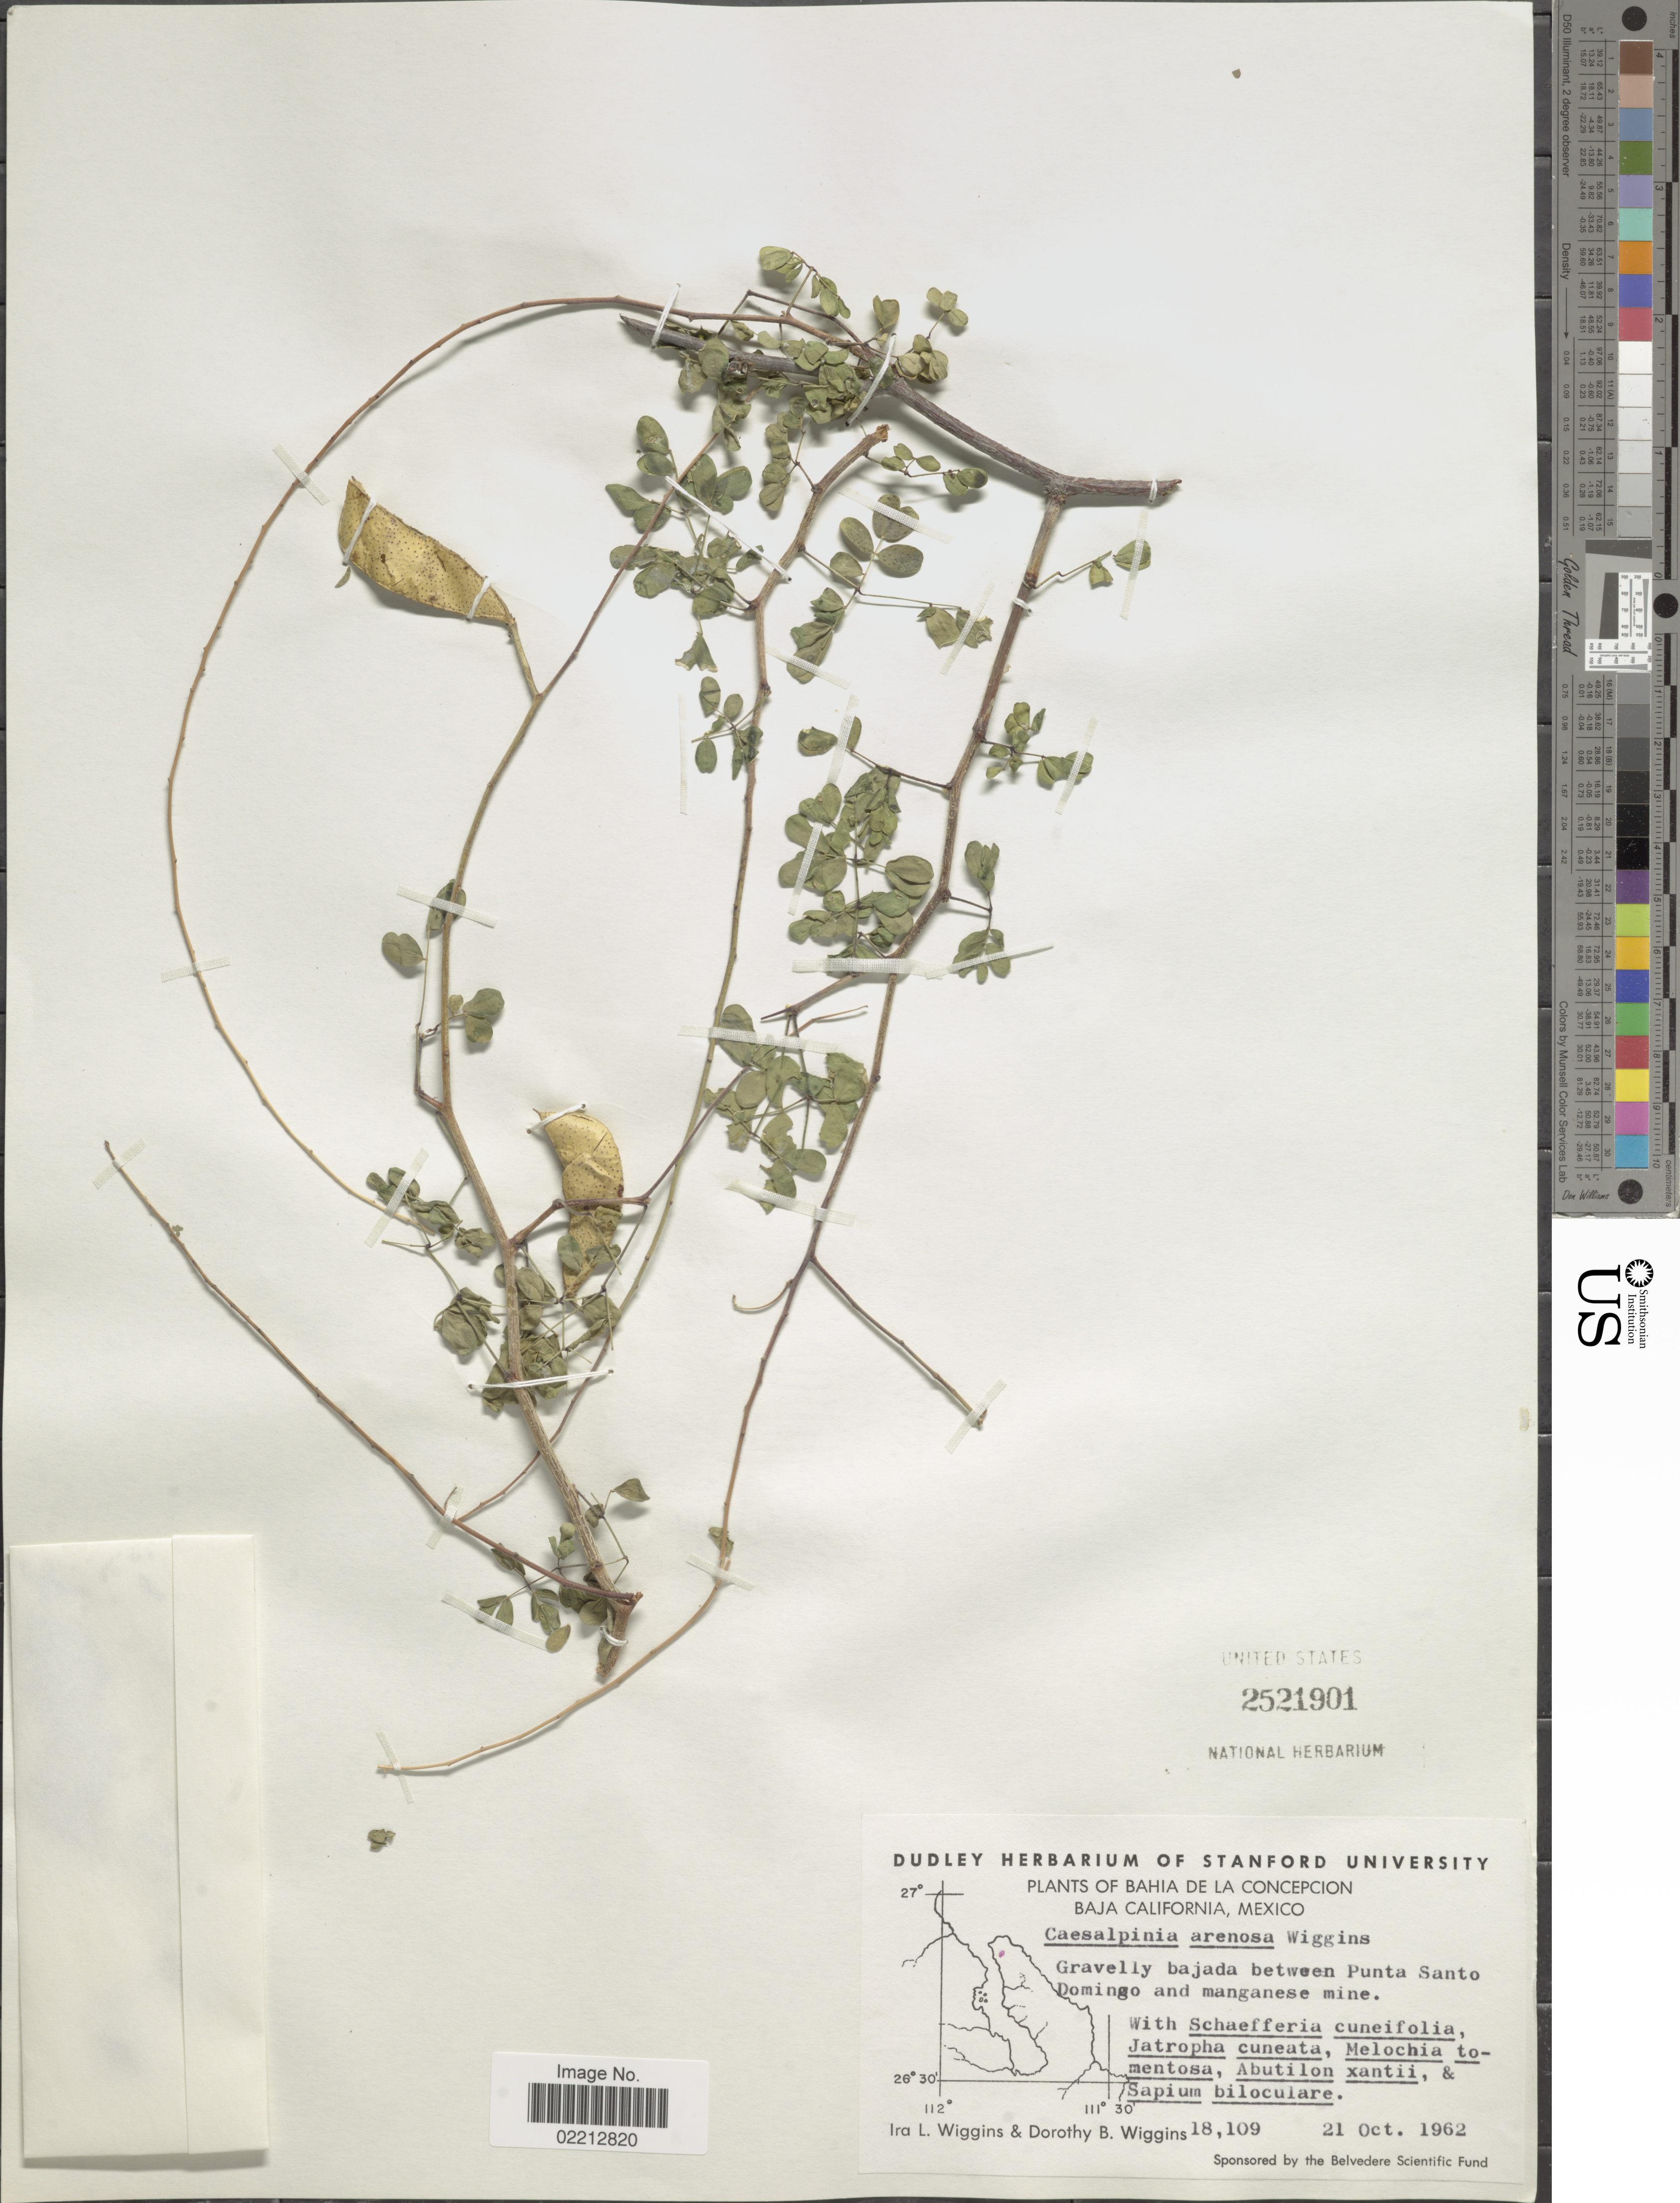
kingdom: Plantae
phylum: Tracheophyta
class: Magnoliopsida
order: Fabales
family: Fabaceae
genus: Erythrostemon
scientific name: Erythrostemon pannosus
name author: (K. Brandegee) Gagnon & G.P. Lewis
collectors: I. L. Wiggins & D. B. Wiggins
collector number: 18109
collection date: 1962-10-21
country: Mexico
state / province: Baja California Sur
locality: Bahia de la Concepcion, Gravelly bajada between Punta Santo Domingo and Manganese mine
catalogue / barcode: US 2521901